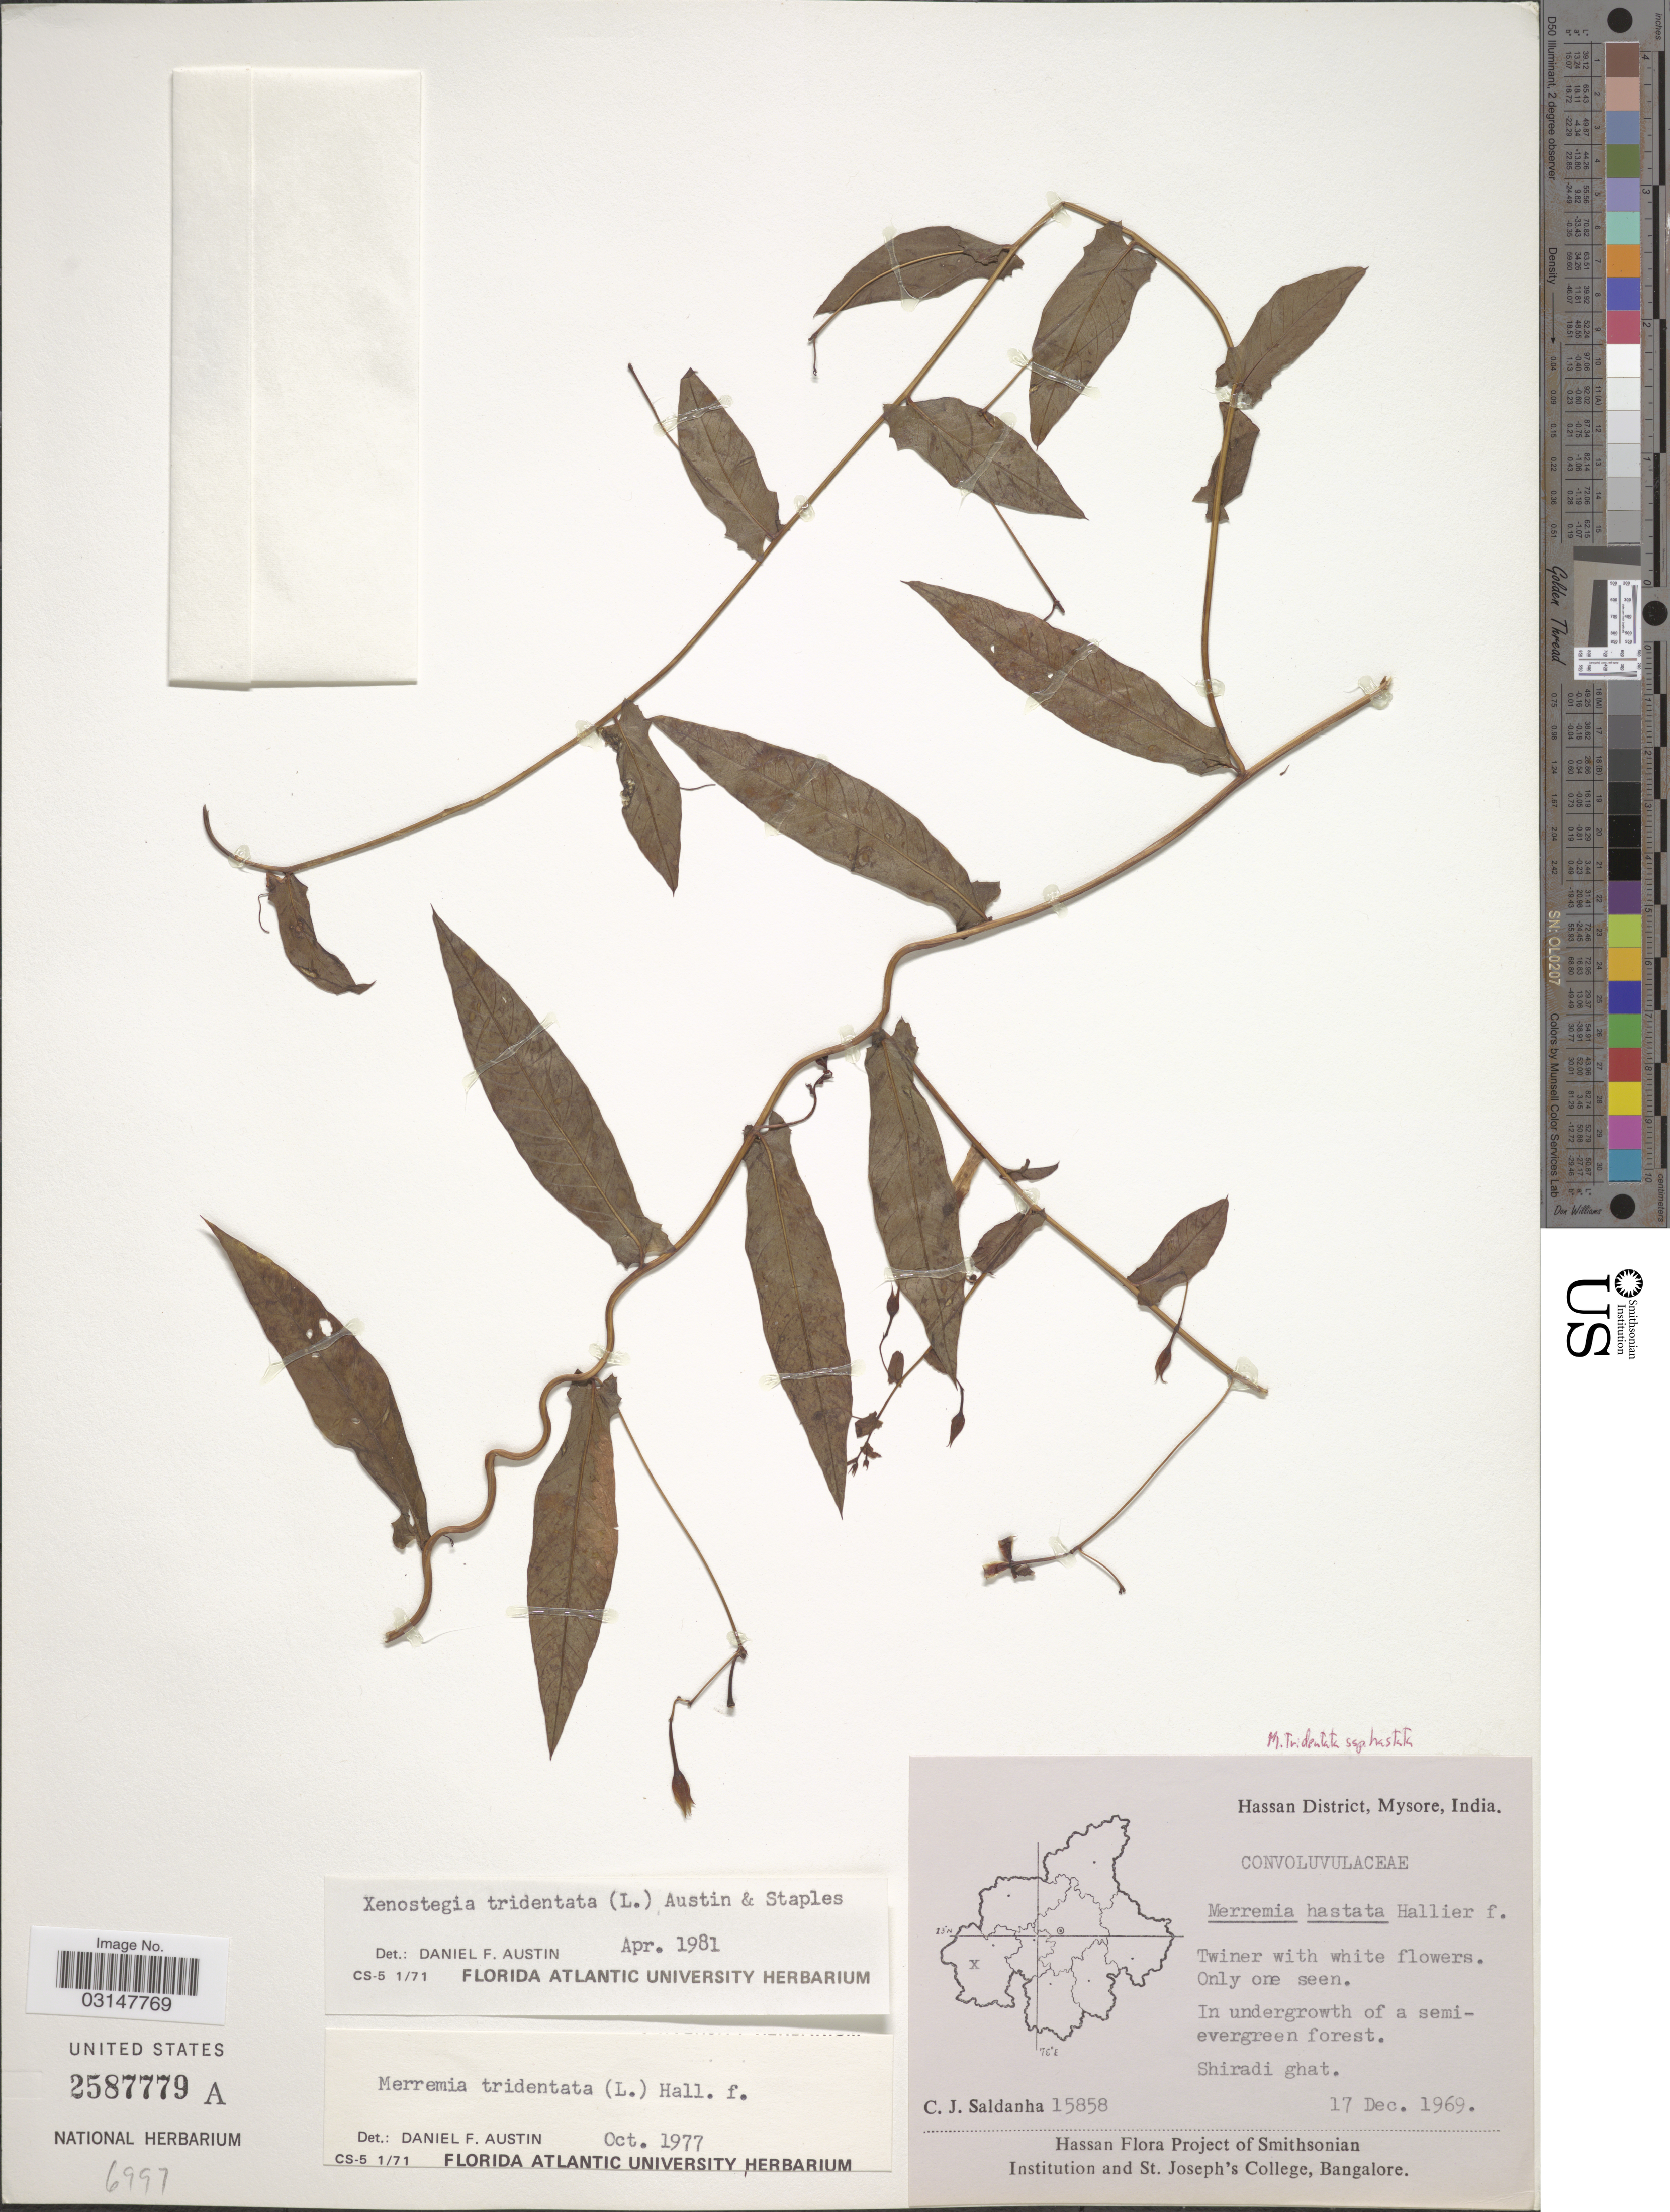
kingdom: Plantae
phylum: Tracheophyta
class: Magnoliopsida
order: Solanales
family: Convolvulaceae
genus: Xenostegia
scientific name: Xenostegia tridentata subsp. hastata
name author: (Ooststr.) Parmar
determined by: Strong, Mark T., (BOT), Smithsonian Institution - National Museum of Natural History (UNITED STATES)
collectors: C. J. Saldanha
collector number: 15858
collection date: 1969-12-17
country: India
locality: Hassan District, Mysore. Shiradi ghat.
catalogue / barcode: US 2587779A